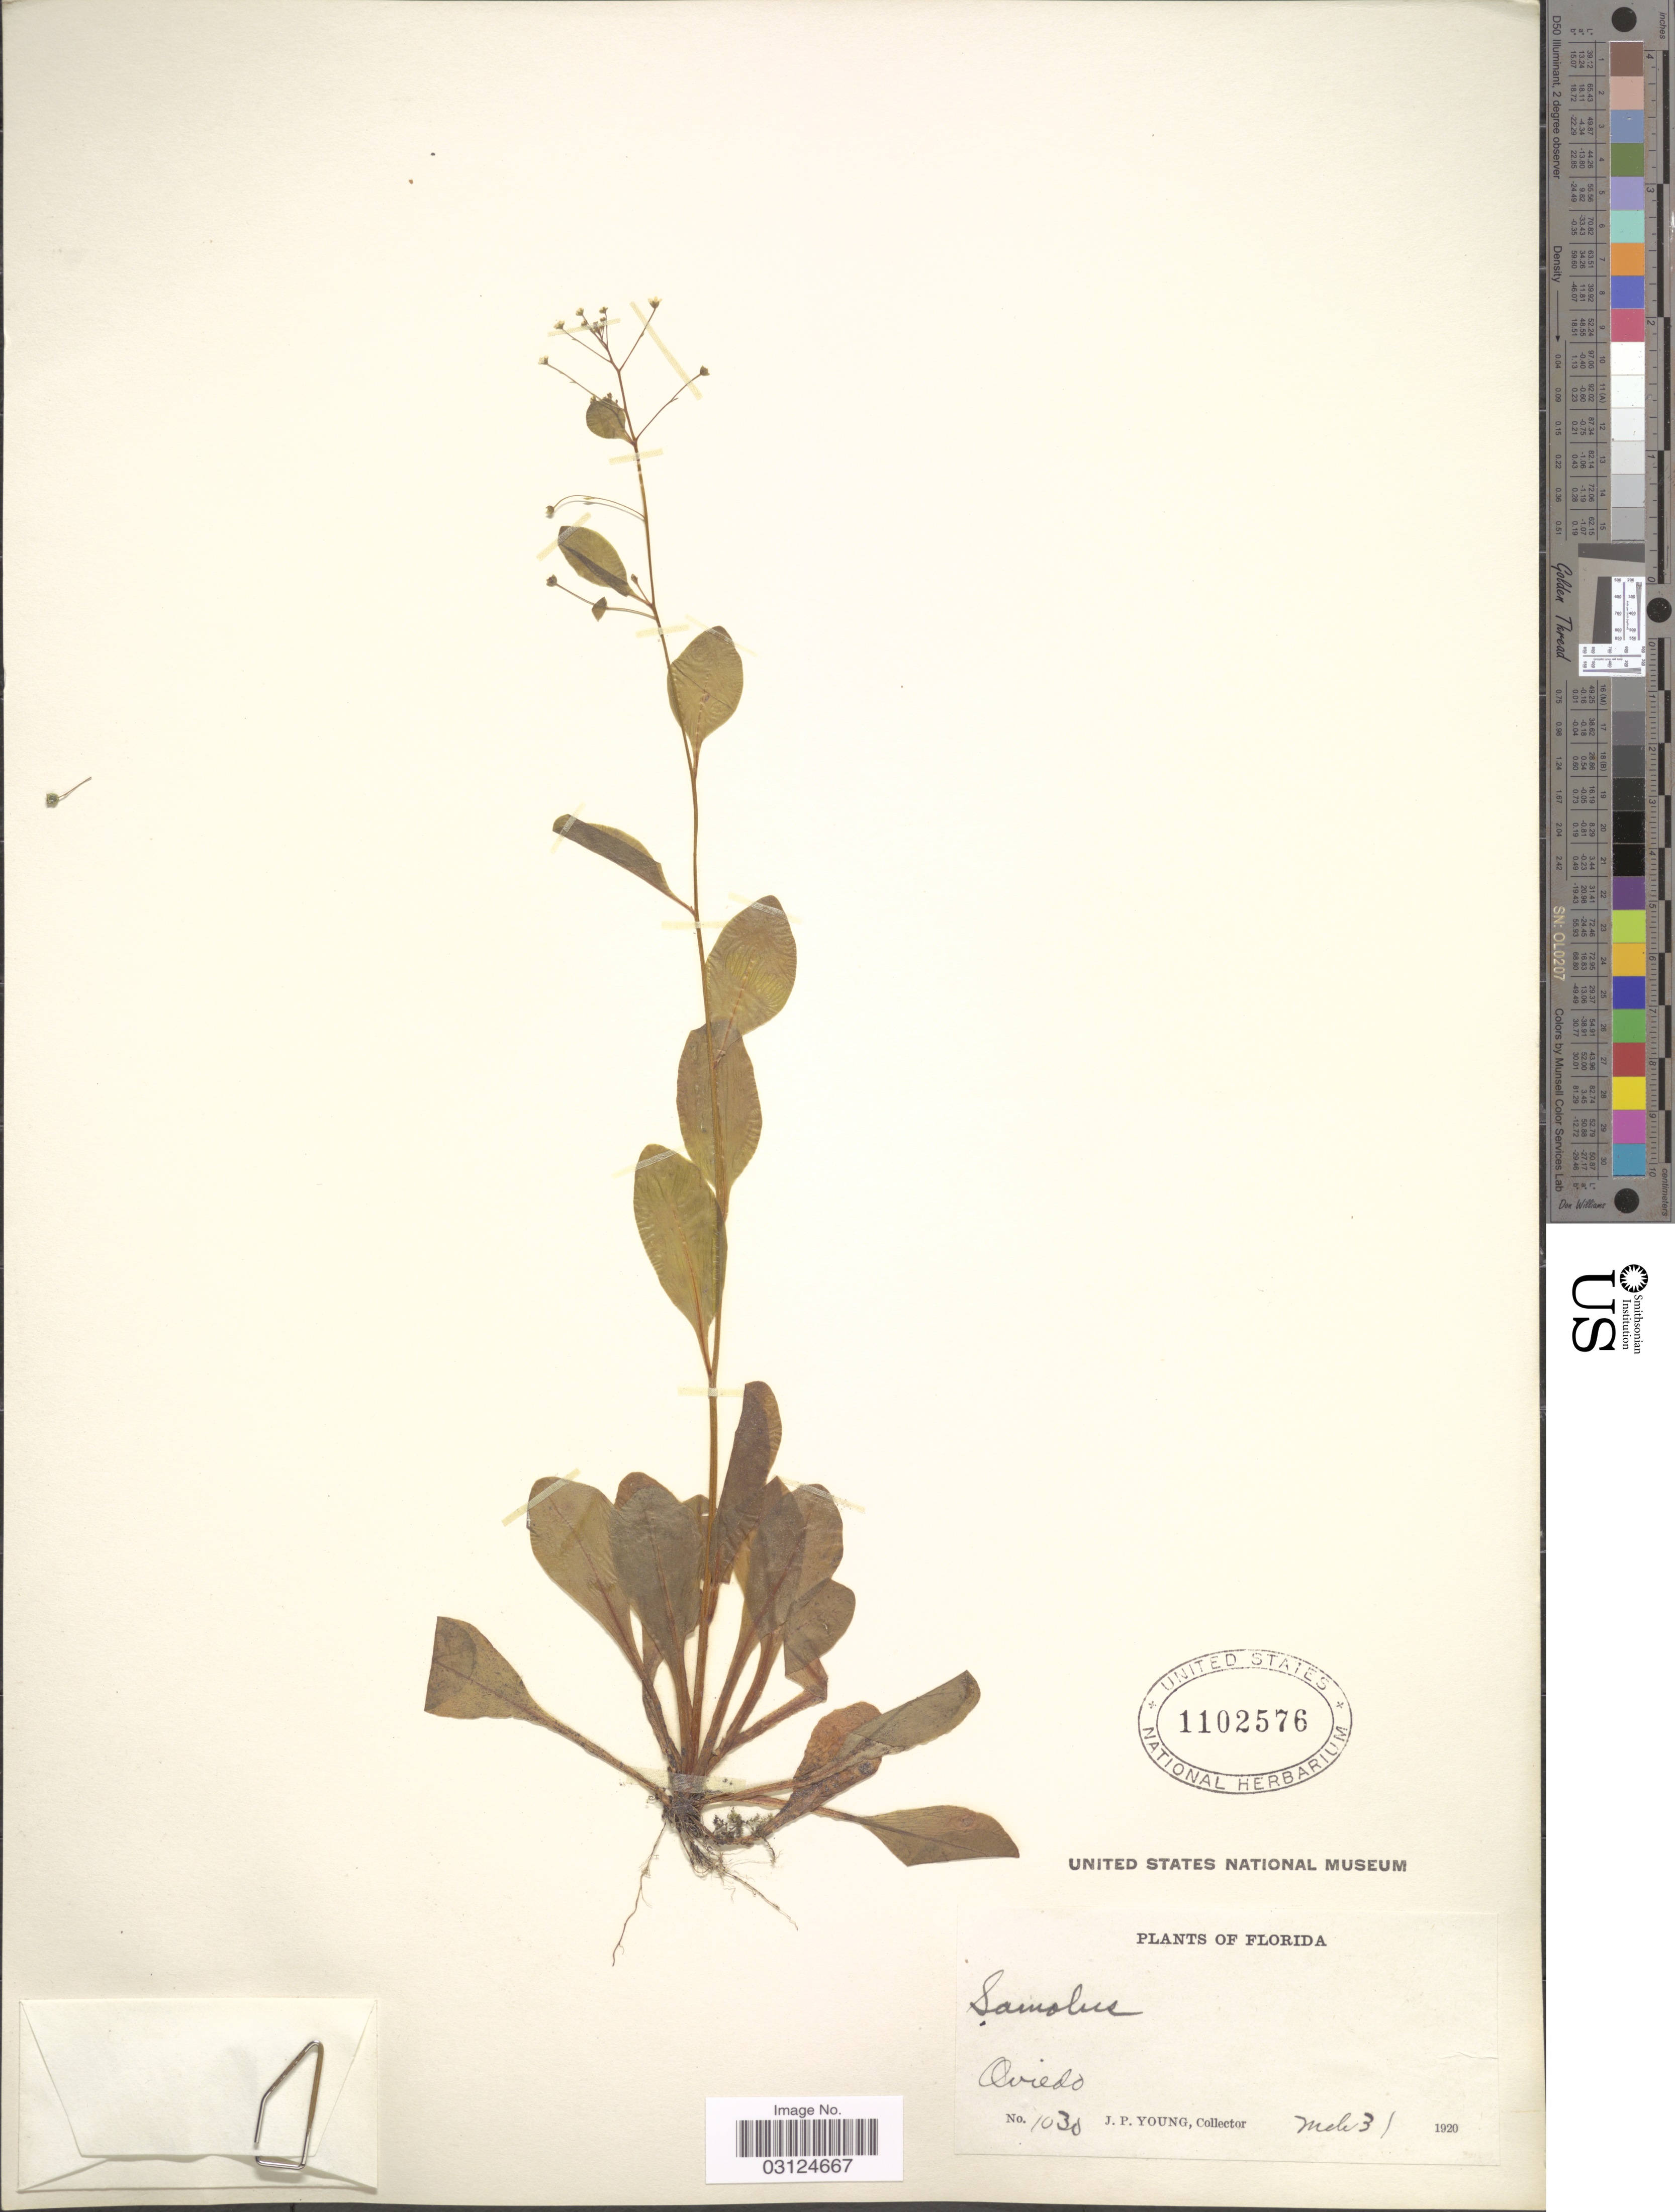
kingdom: Plantae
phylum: Tracheophyta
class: Magnoliopsida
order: Ericales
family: Primulaceae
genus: Samolus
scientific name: Samolus parviflorus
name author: Raf.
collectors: J. P. Young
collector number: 1030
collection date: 1920-03-31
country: United States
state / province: Florida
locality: Oviedo.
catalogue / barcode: US 1102576